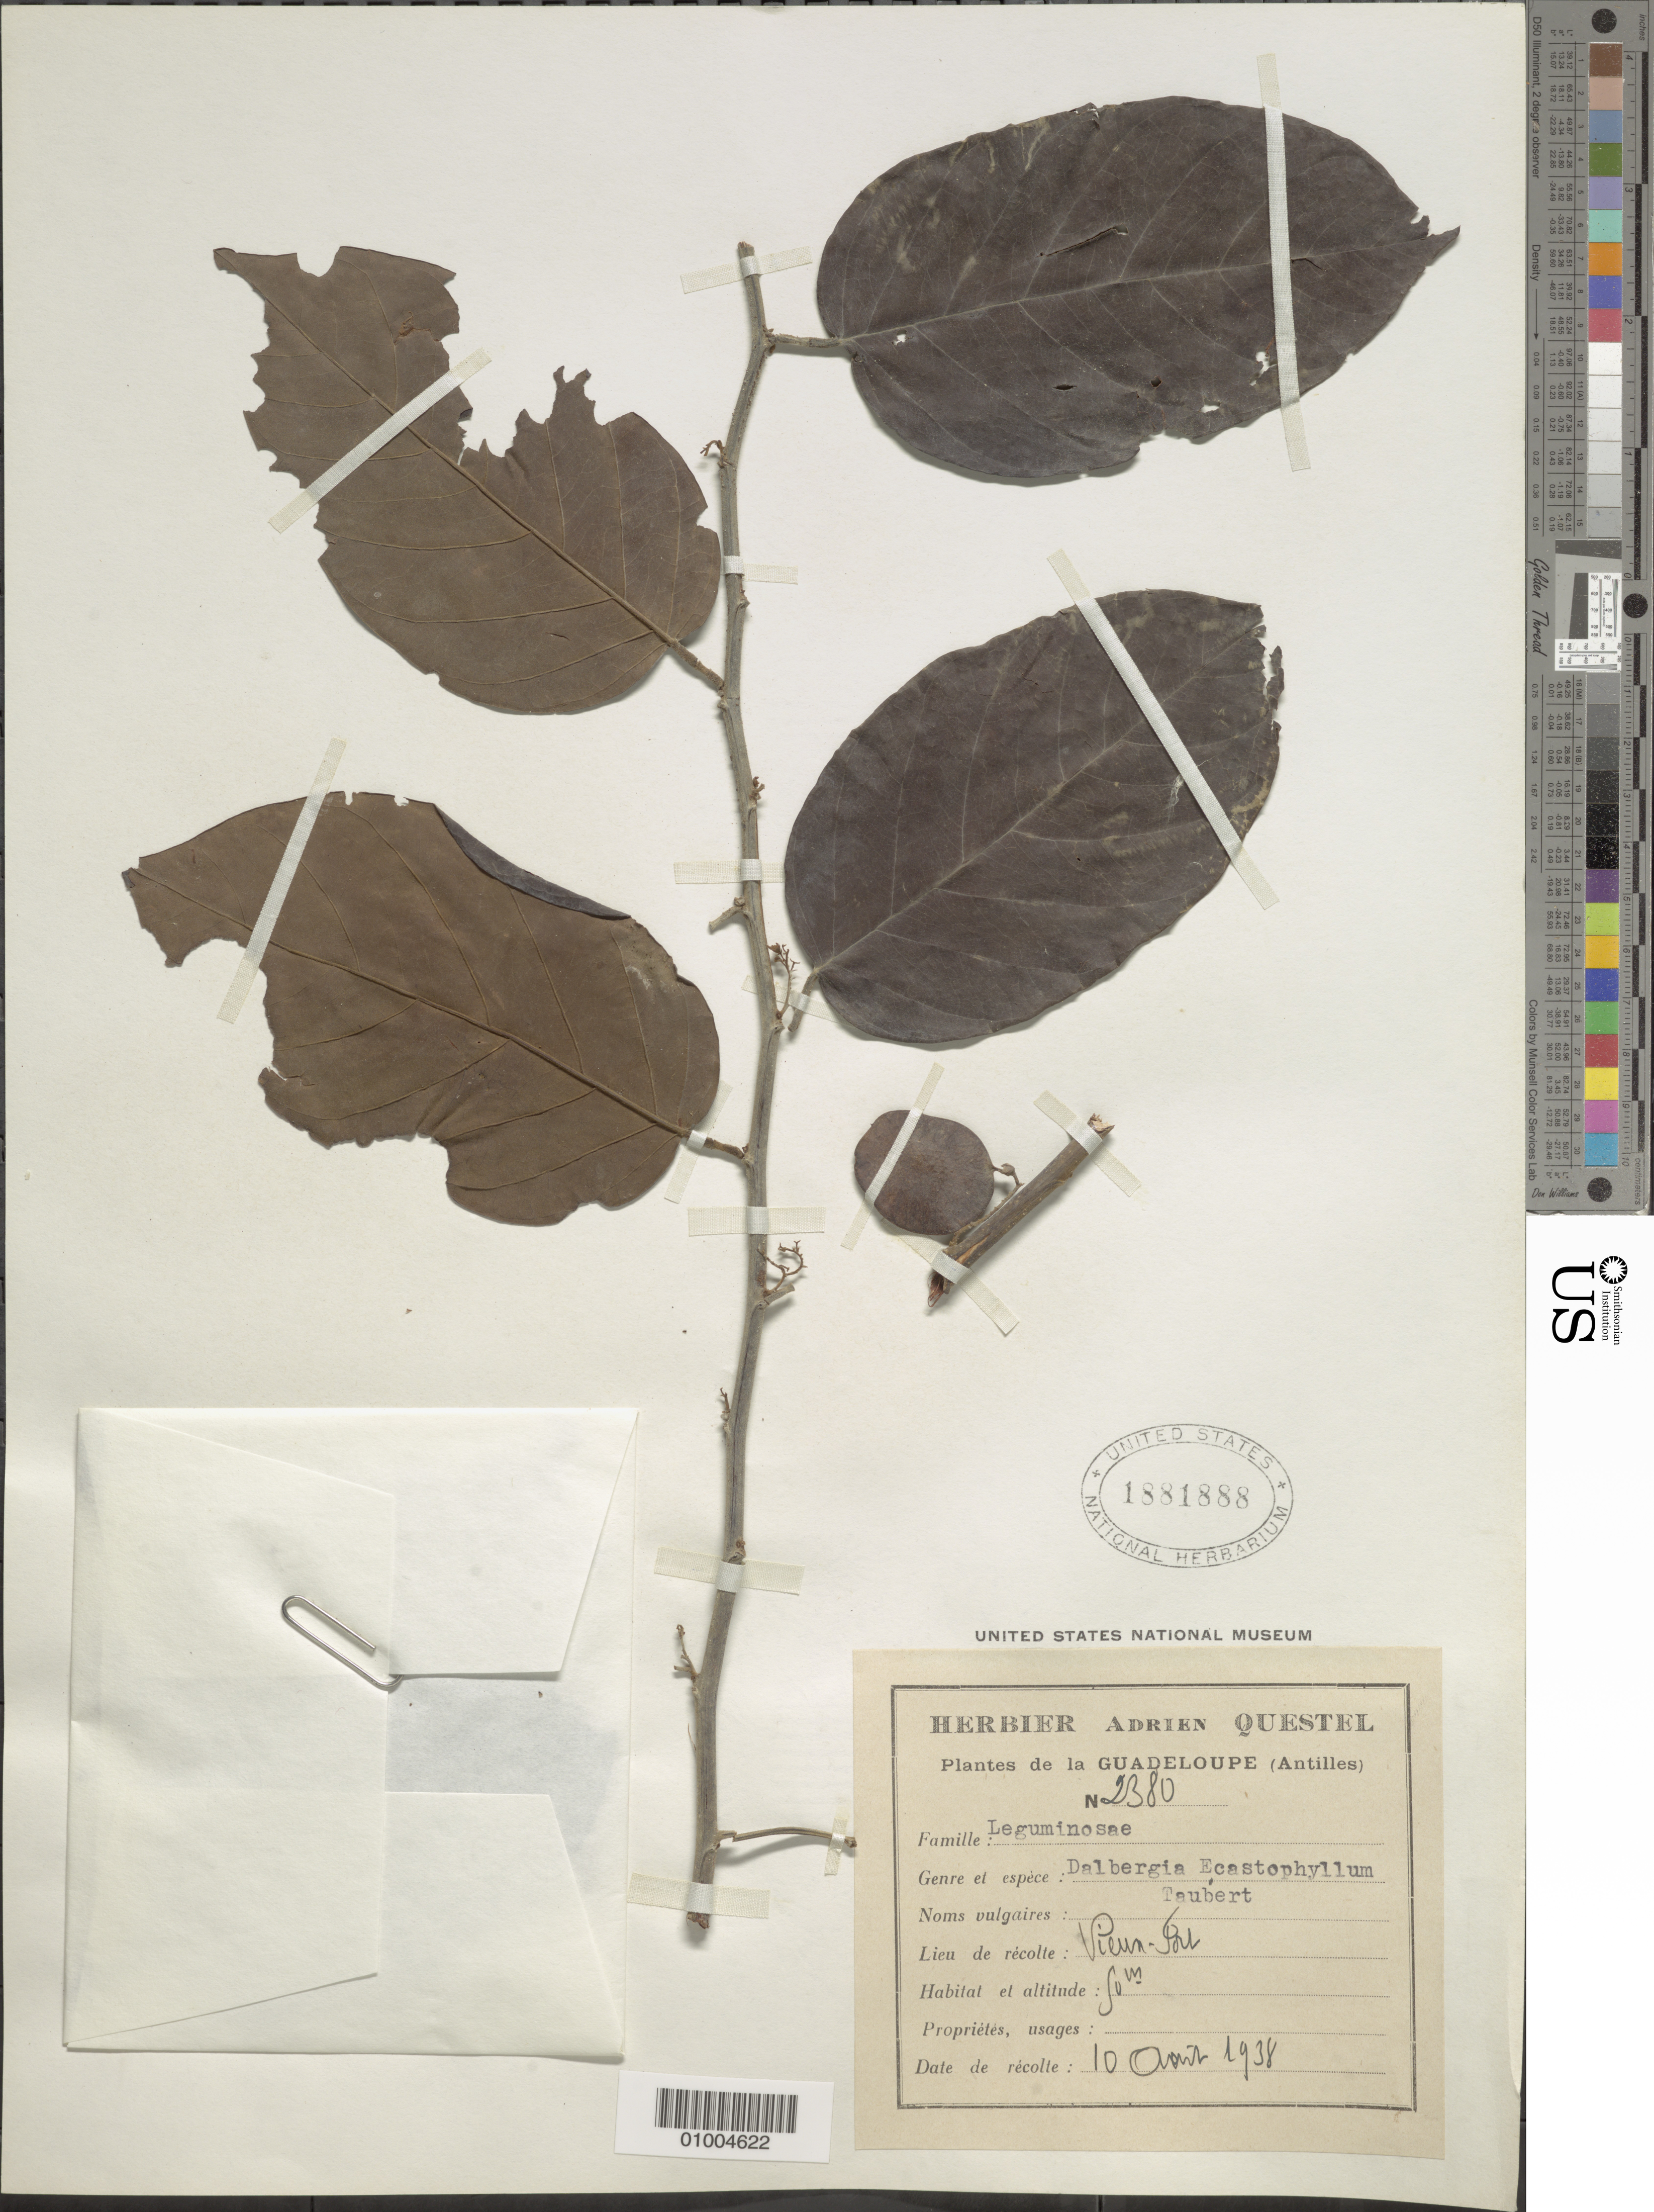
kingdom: Plantae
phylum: Tracheophyta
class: Magnoliopsida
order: Fabales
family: Fabaceae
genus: Dalbergia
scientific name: Dalbergia ecastaphyllum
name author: (L.) Taub.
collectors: A. Questel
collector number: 2380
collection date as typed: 10 Oct 1938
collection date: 1938-10-10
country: Guadeloupe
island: Basse Terre [Guadeloupe]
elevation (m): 50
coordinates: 0 N, 0 E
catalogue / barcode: US 1881888